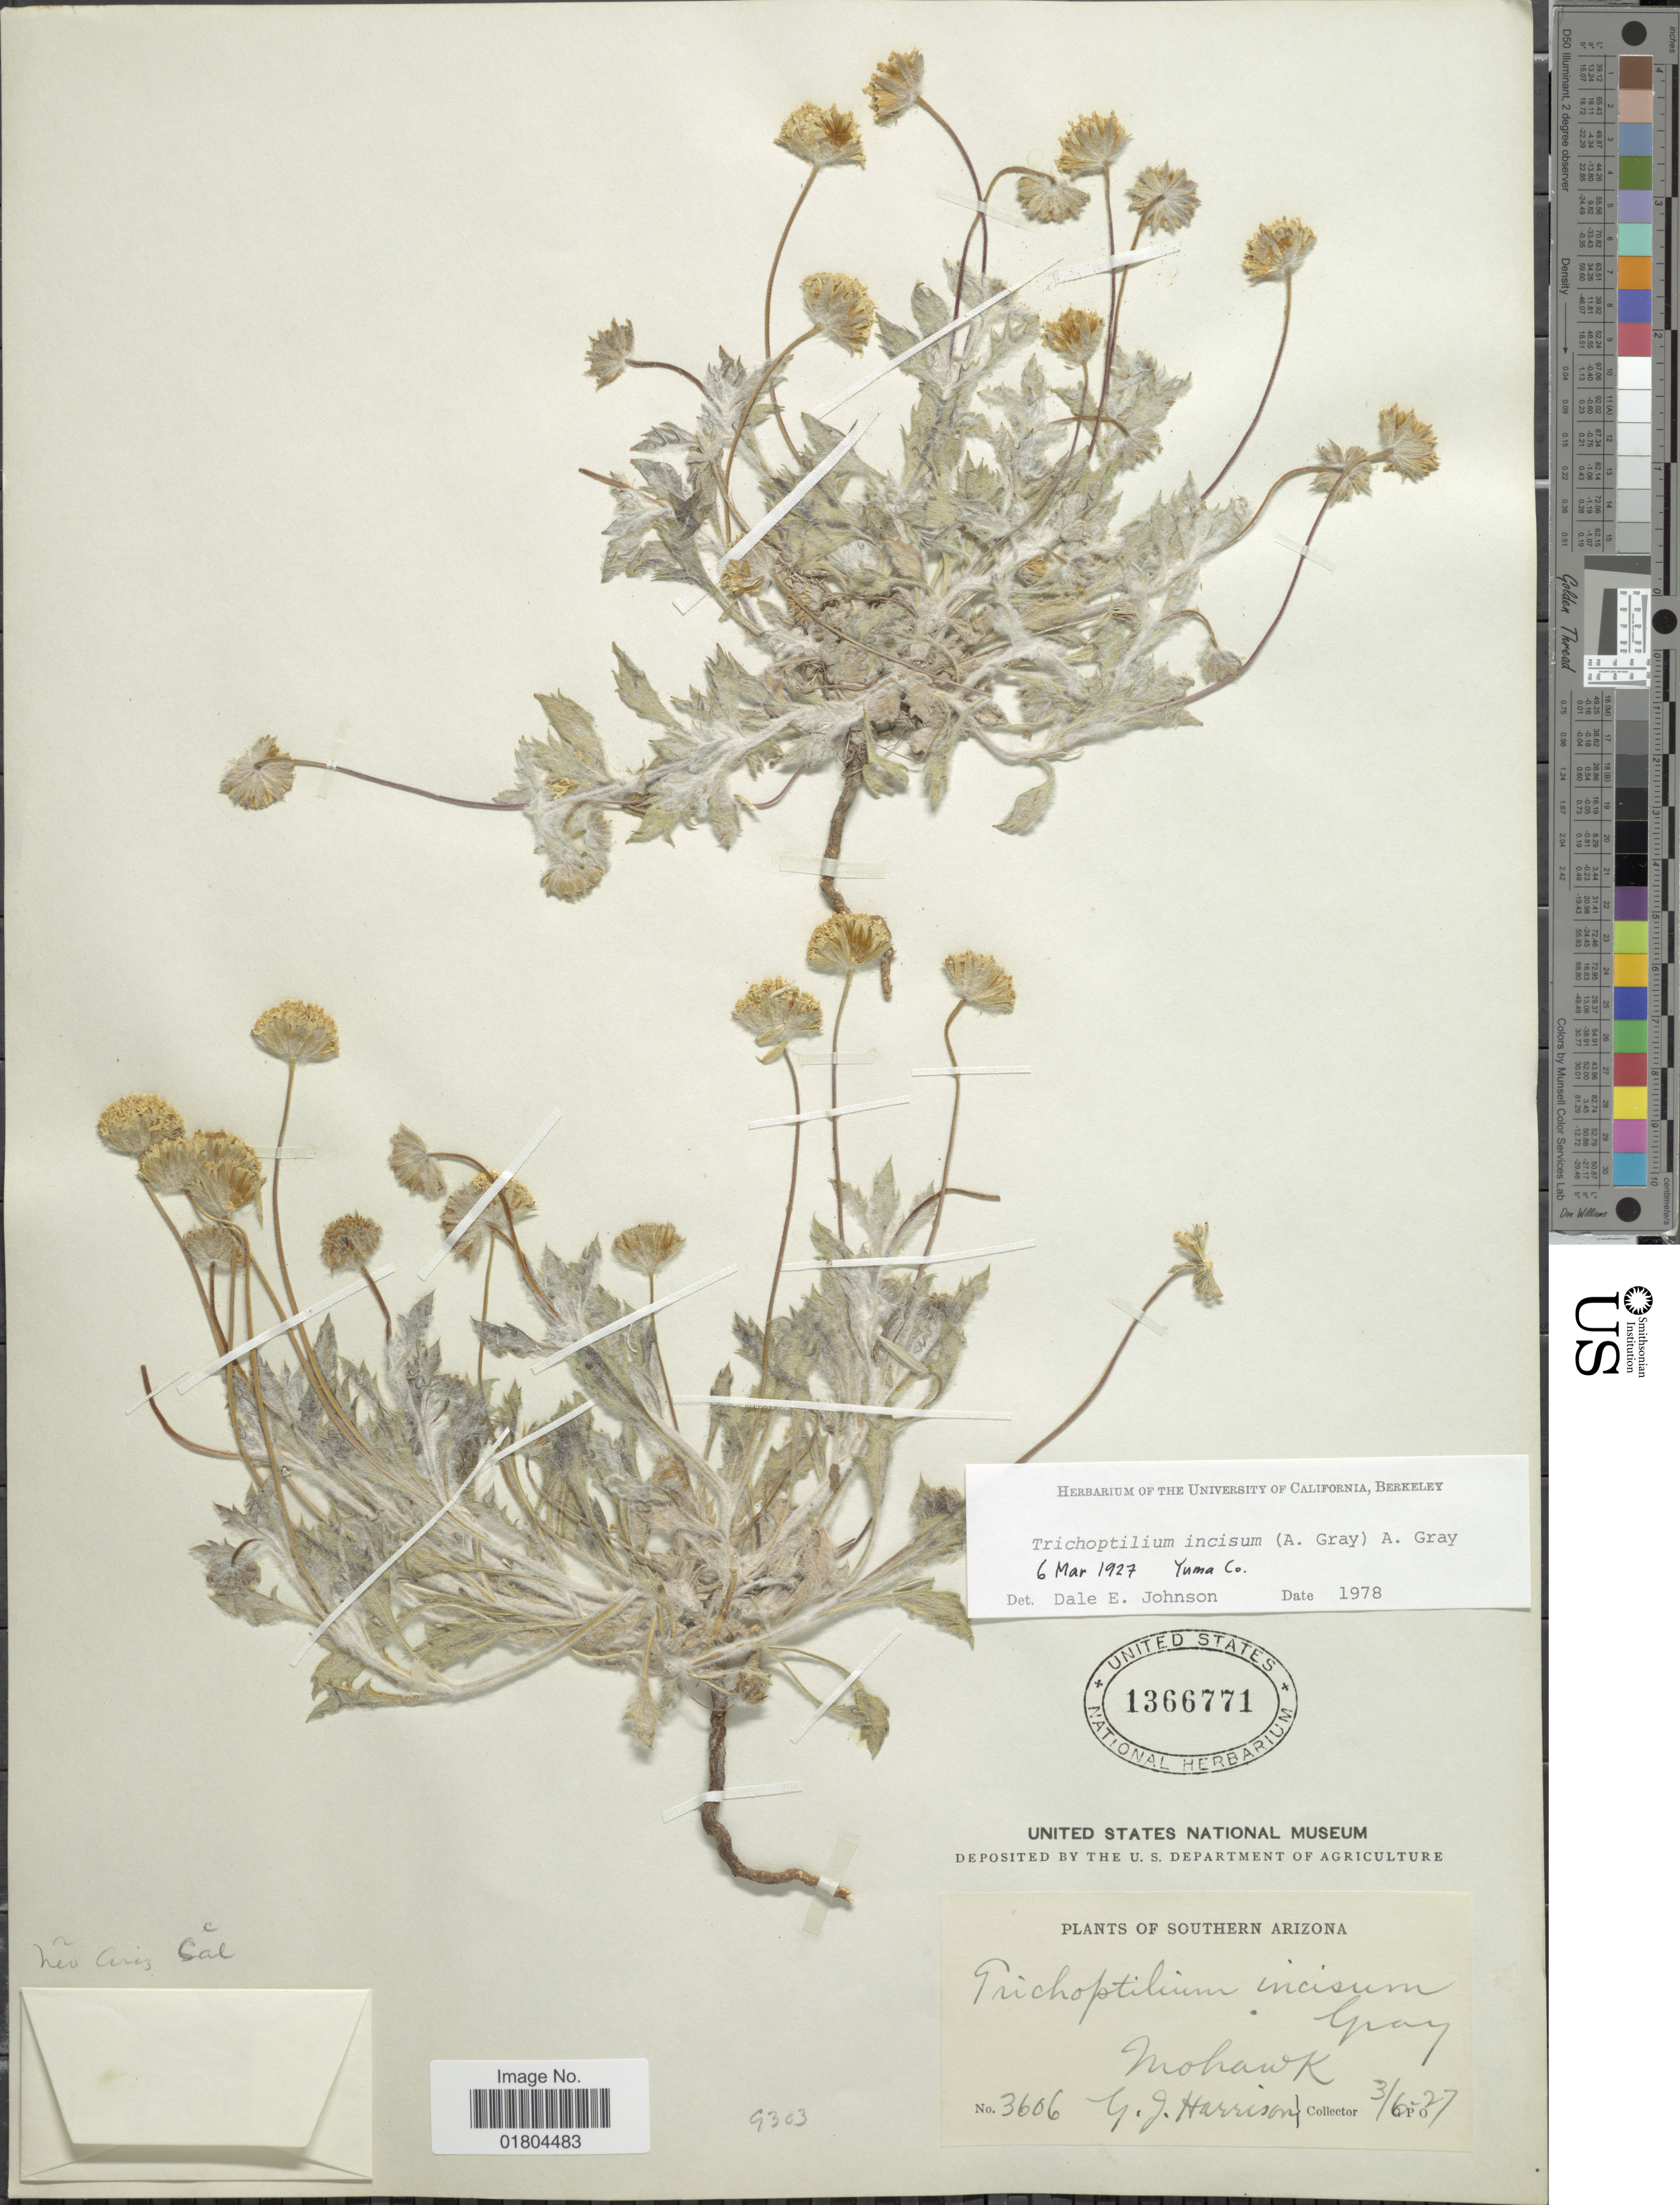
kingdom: Plantae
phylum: Tracheophyta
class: Magnoliopsida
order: Asterales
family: Asteraceae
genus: Trichoptilium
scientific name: Trichoptilium incisum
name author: (A. Gray) A. Gray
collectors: G. J. Harrison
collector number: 3606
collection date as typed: Transcribed d/m/y: 6/3/27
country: United States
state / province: Arizona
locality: Southern Arizona, Mohawk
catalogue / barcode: US 1366771